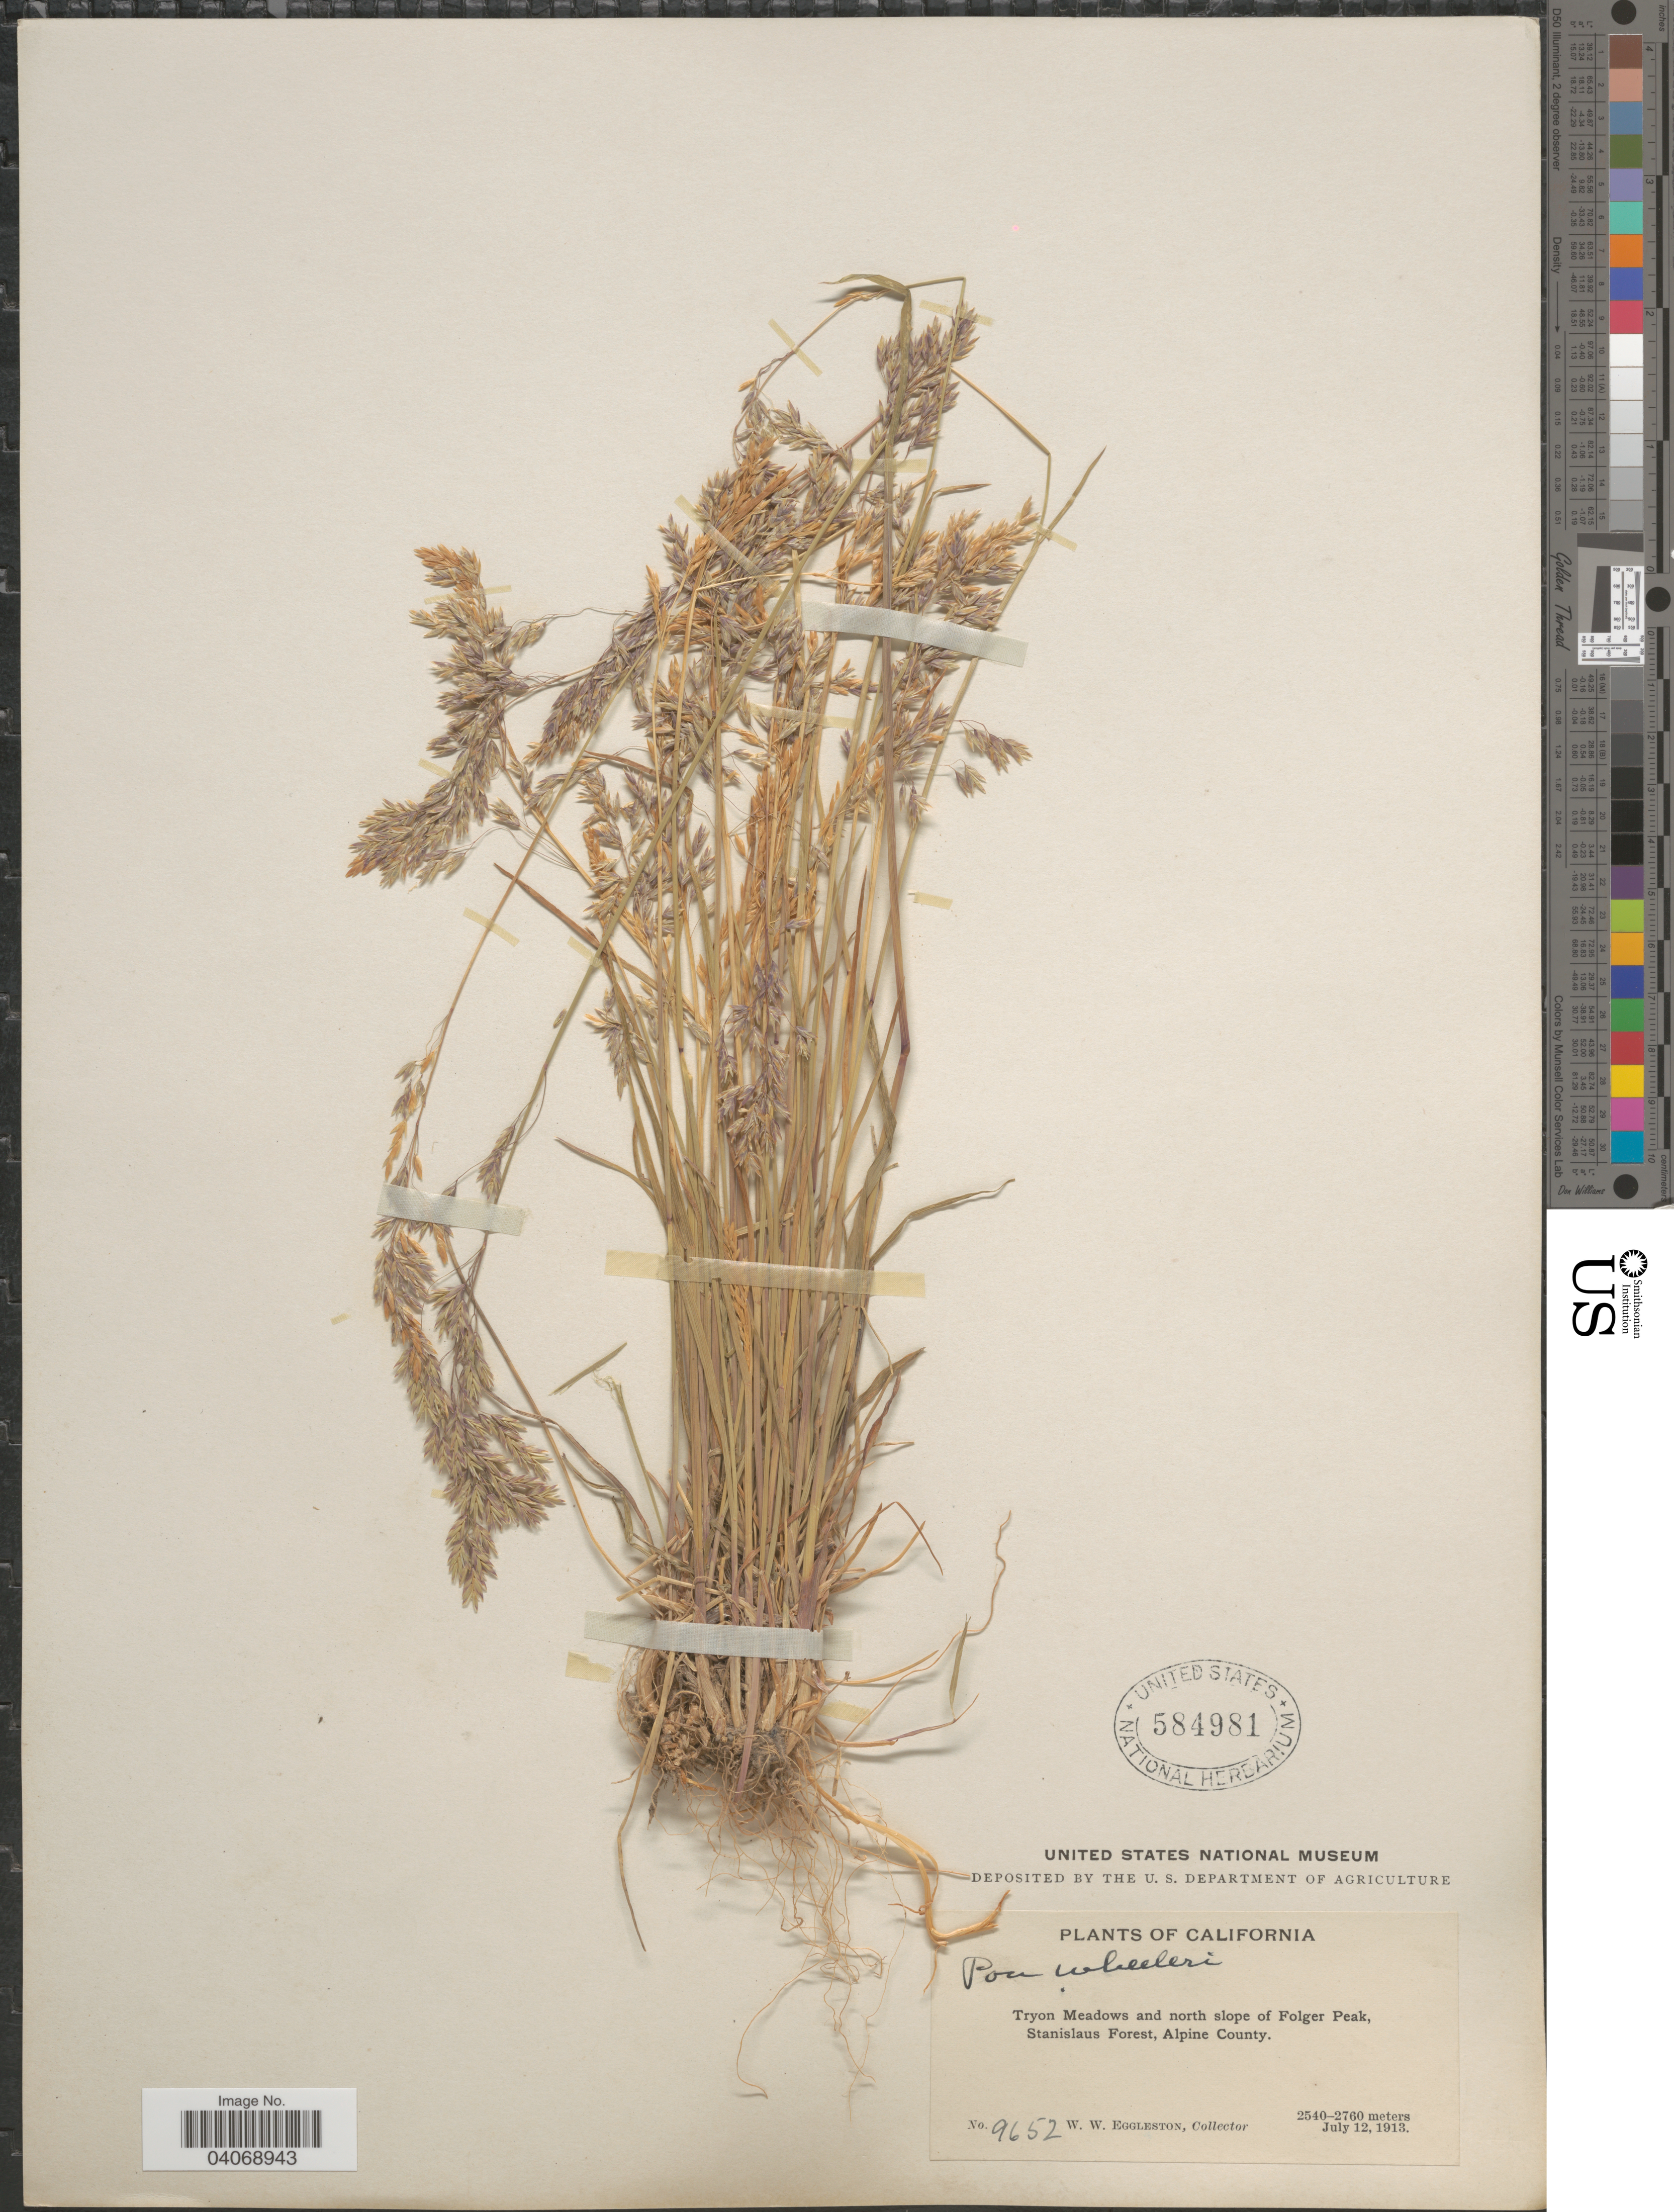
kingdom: Plantae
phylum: Tracheophyta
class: Liliopsida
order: Poales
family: Poaceae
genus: Poa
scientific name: Poa wheeleri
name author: Vasey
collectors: W. W. Eggleston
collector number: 9652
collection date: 1913-07-12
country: United States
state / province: California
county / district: Alpine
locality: Tryon Meadows and north slope of Folger Peak, Stanislaus Forest, Alpine County.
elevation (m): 2540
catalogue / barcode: US 584981